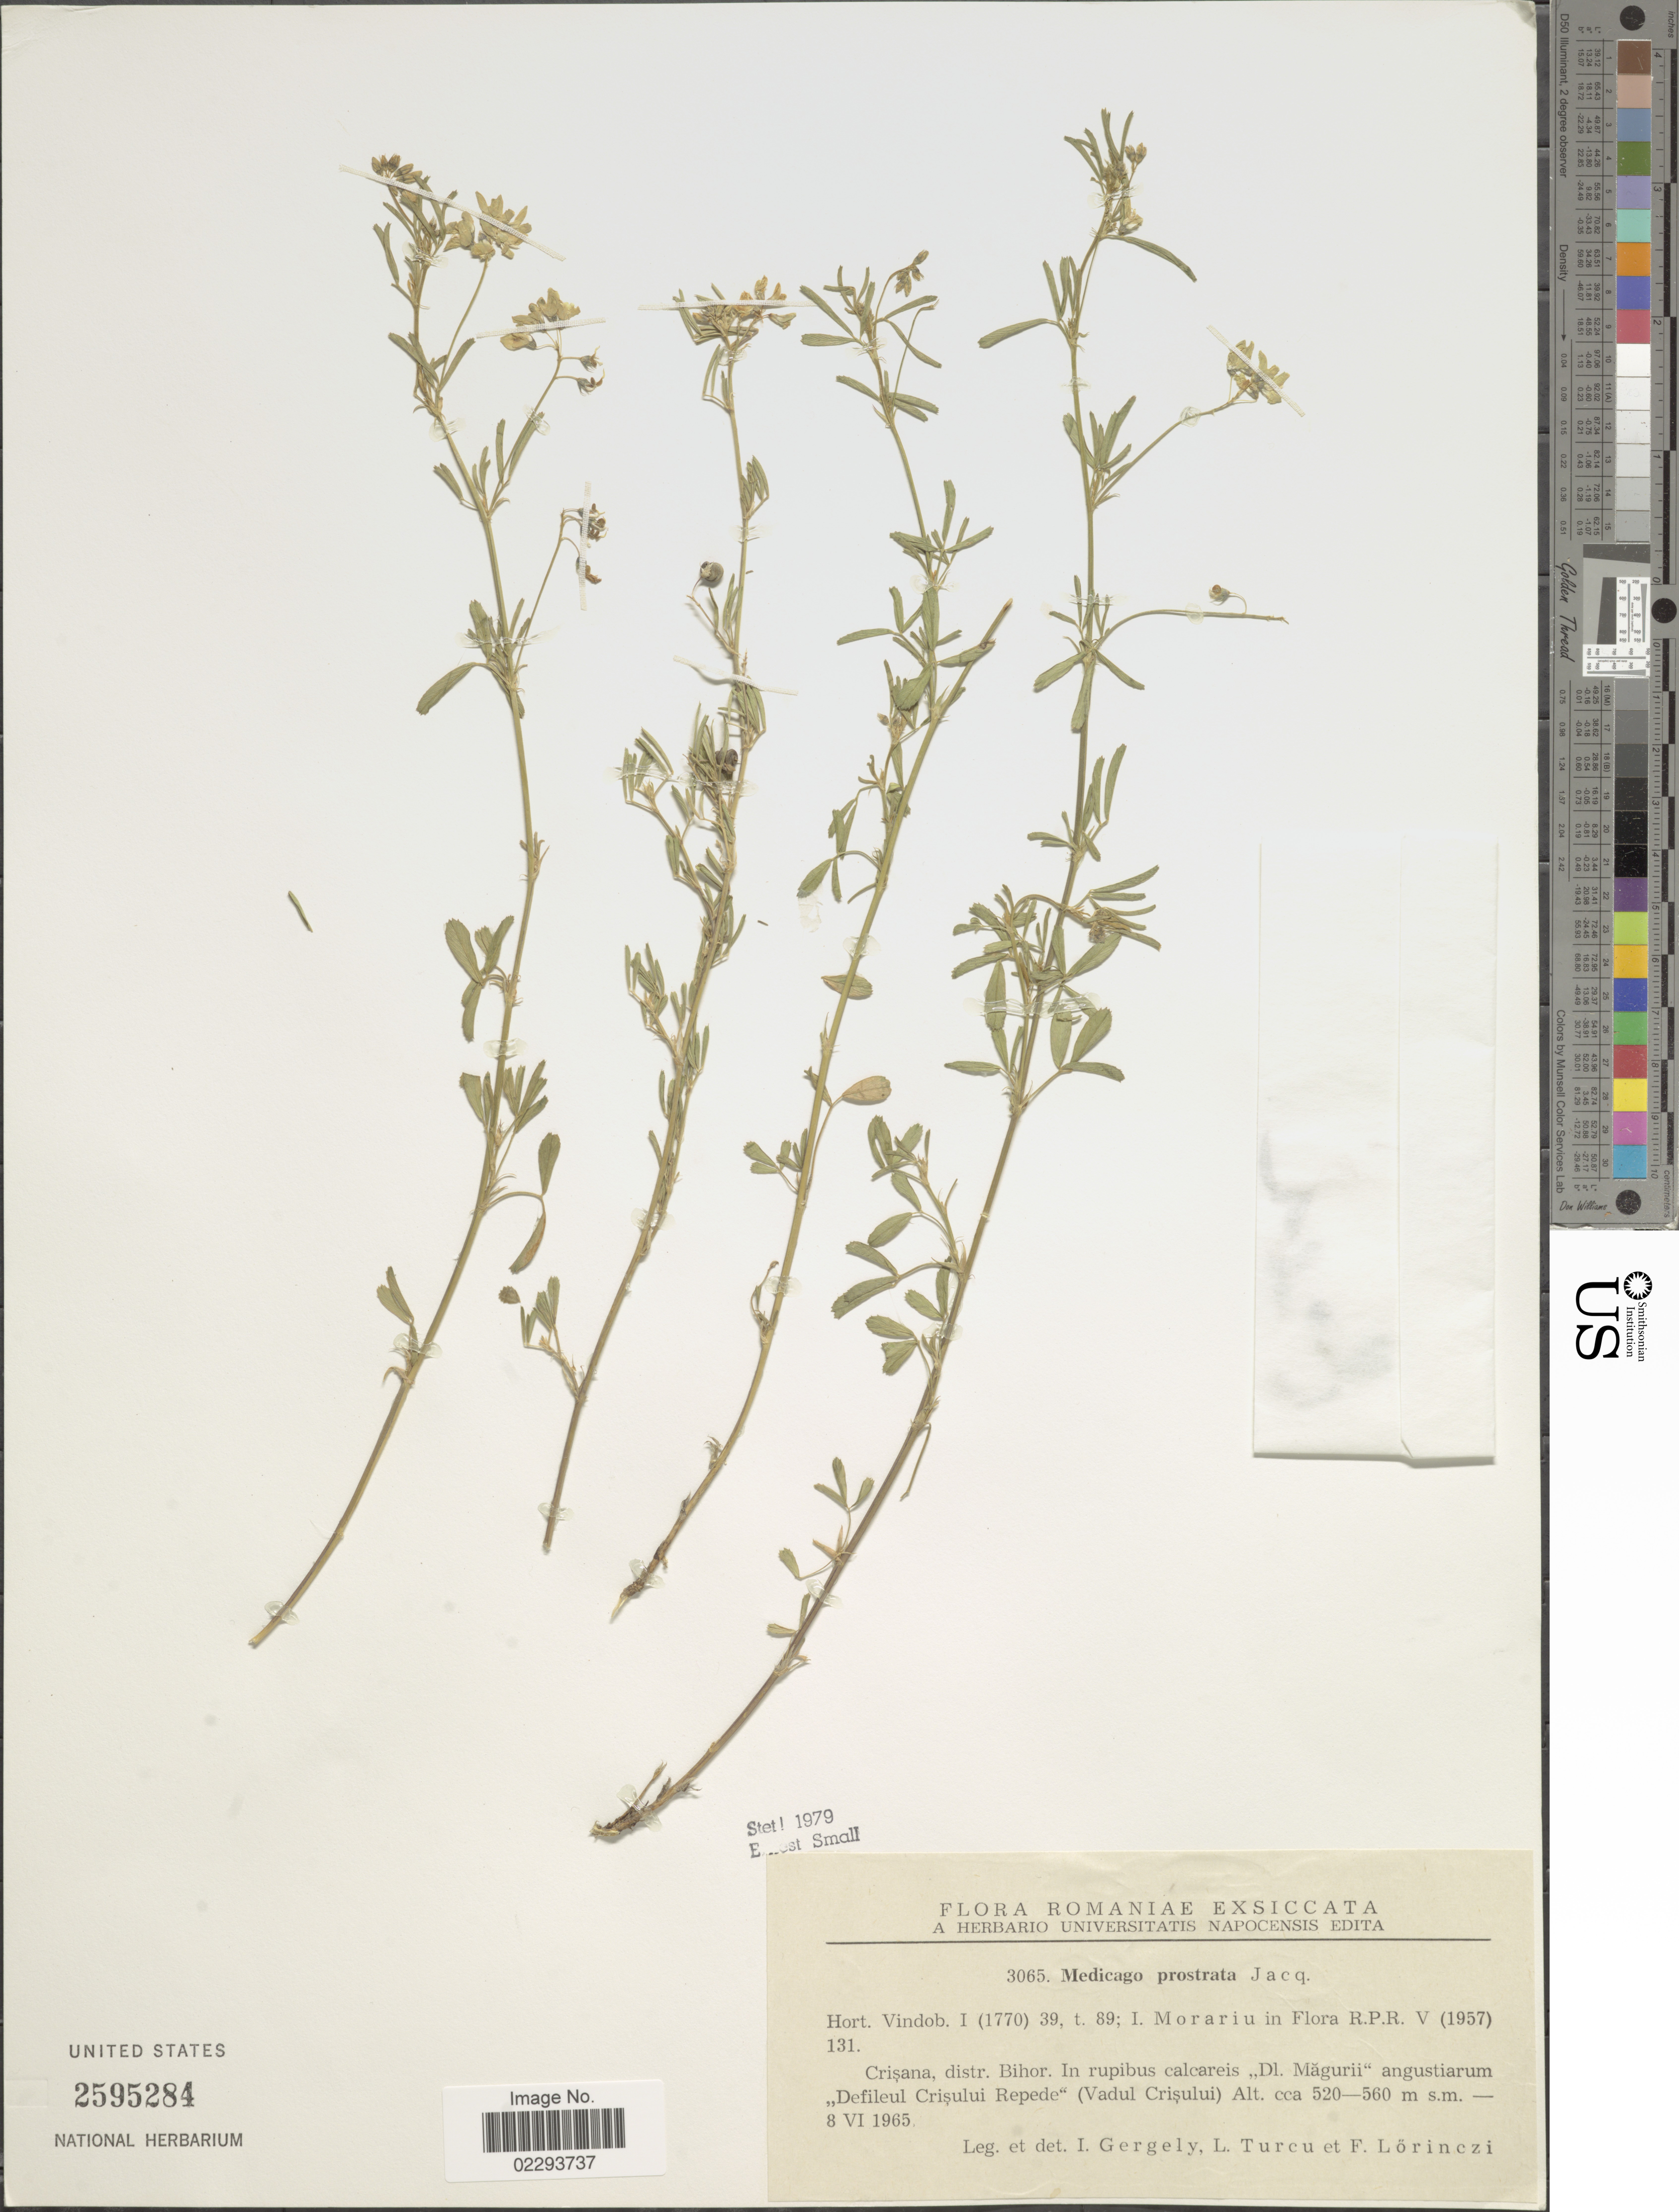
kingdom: Plantae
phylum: Tracheophyta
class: Magnoliopsida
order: Fabales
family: Fabaceae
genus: Medicago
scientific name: Medicago prostrata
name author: Jacq.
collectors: I. Gergely, L. Turcu & F. Lörinczi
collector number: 3065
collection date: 1965-06-08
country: Romania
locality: Romaniae, Crisana, distr. Bihor. In rupibus calcareis DI Magurii angustiarum Defileul Crisului Repede (Vadul Crisului).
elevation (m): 520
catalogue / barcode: US 2595284